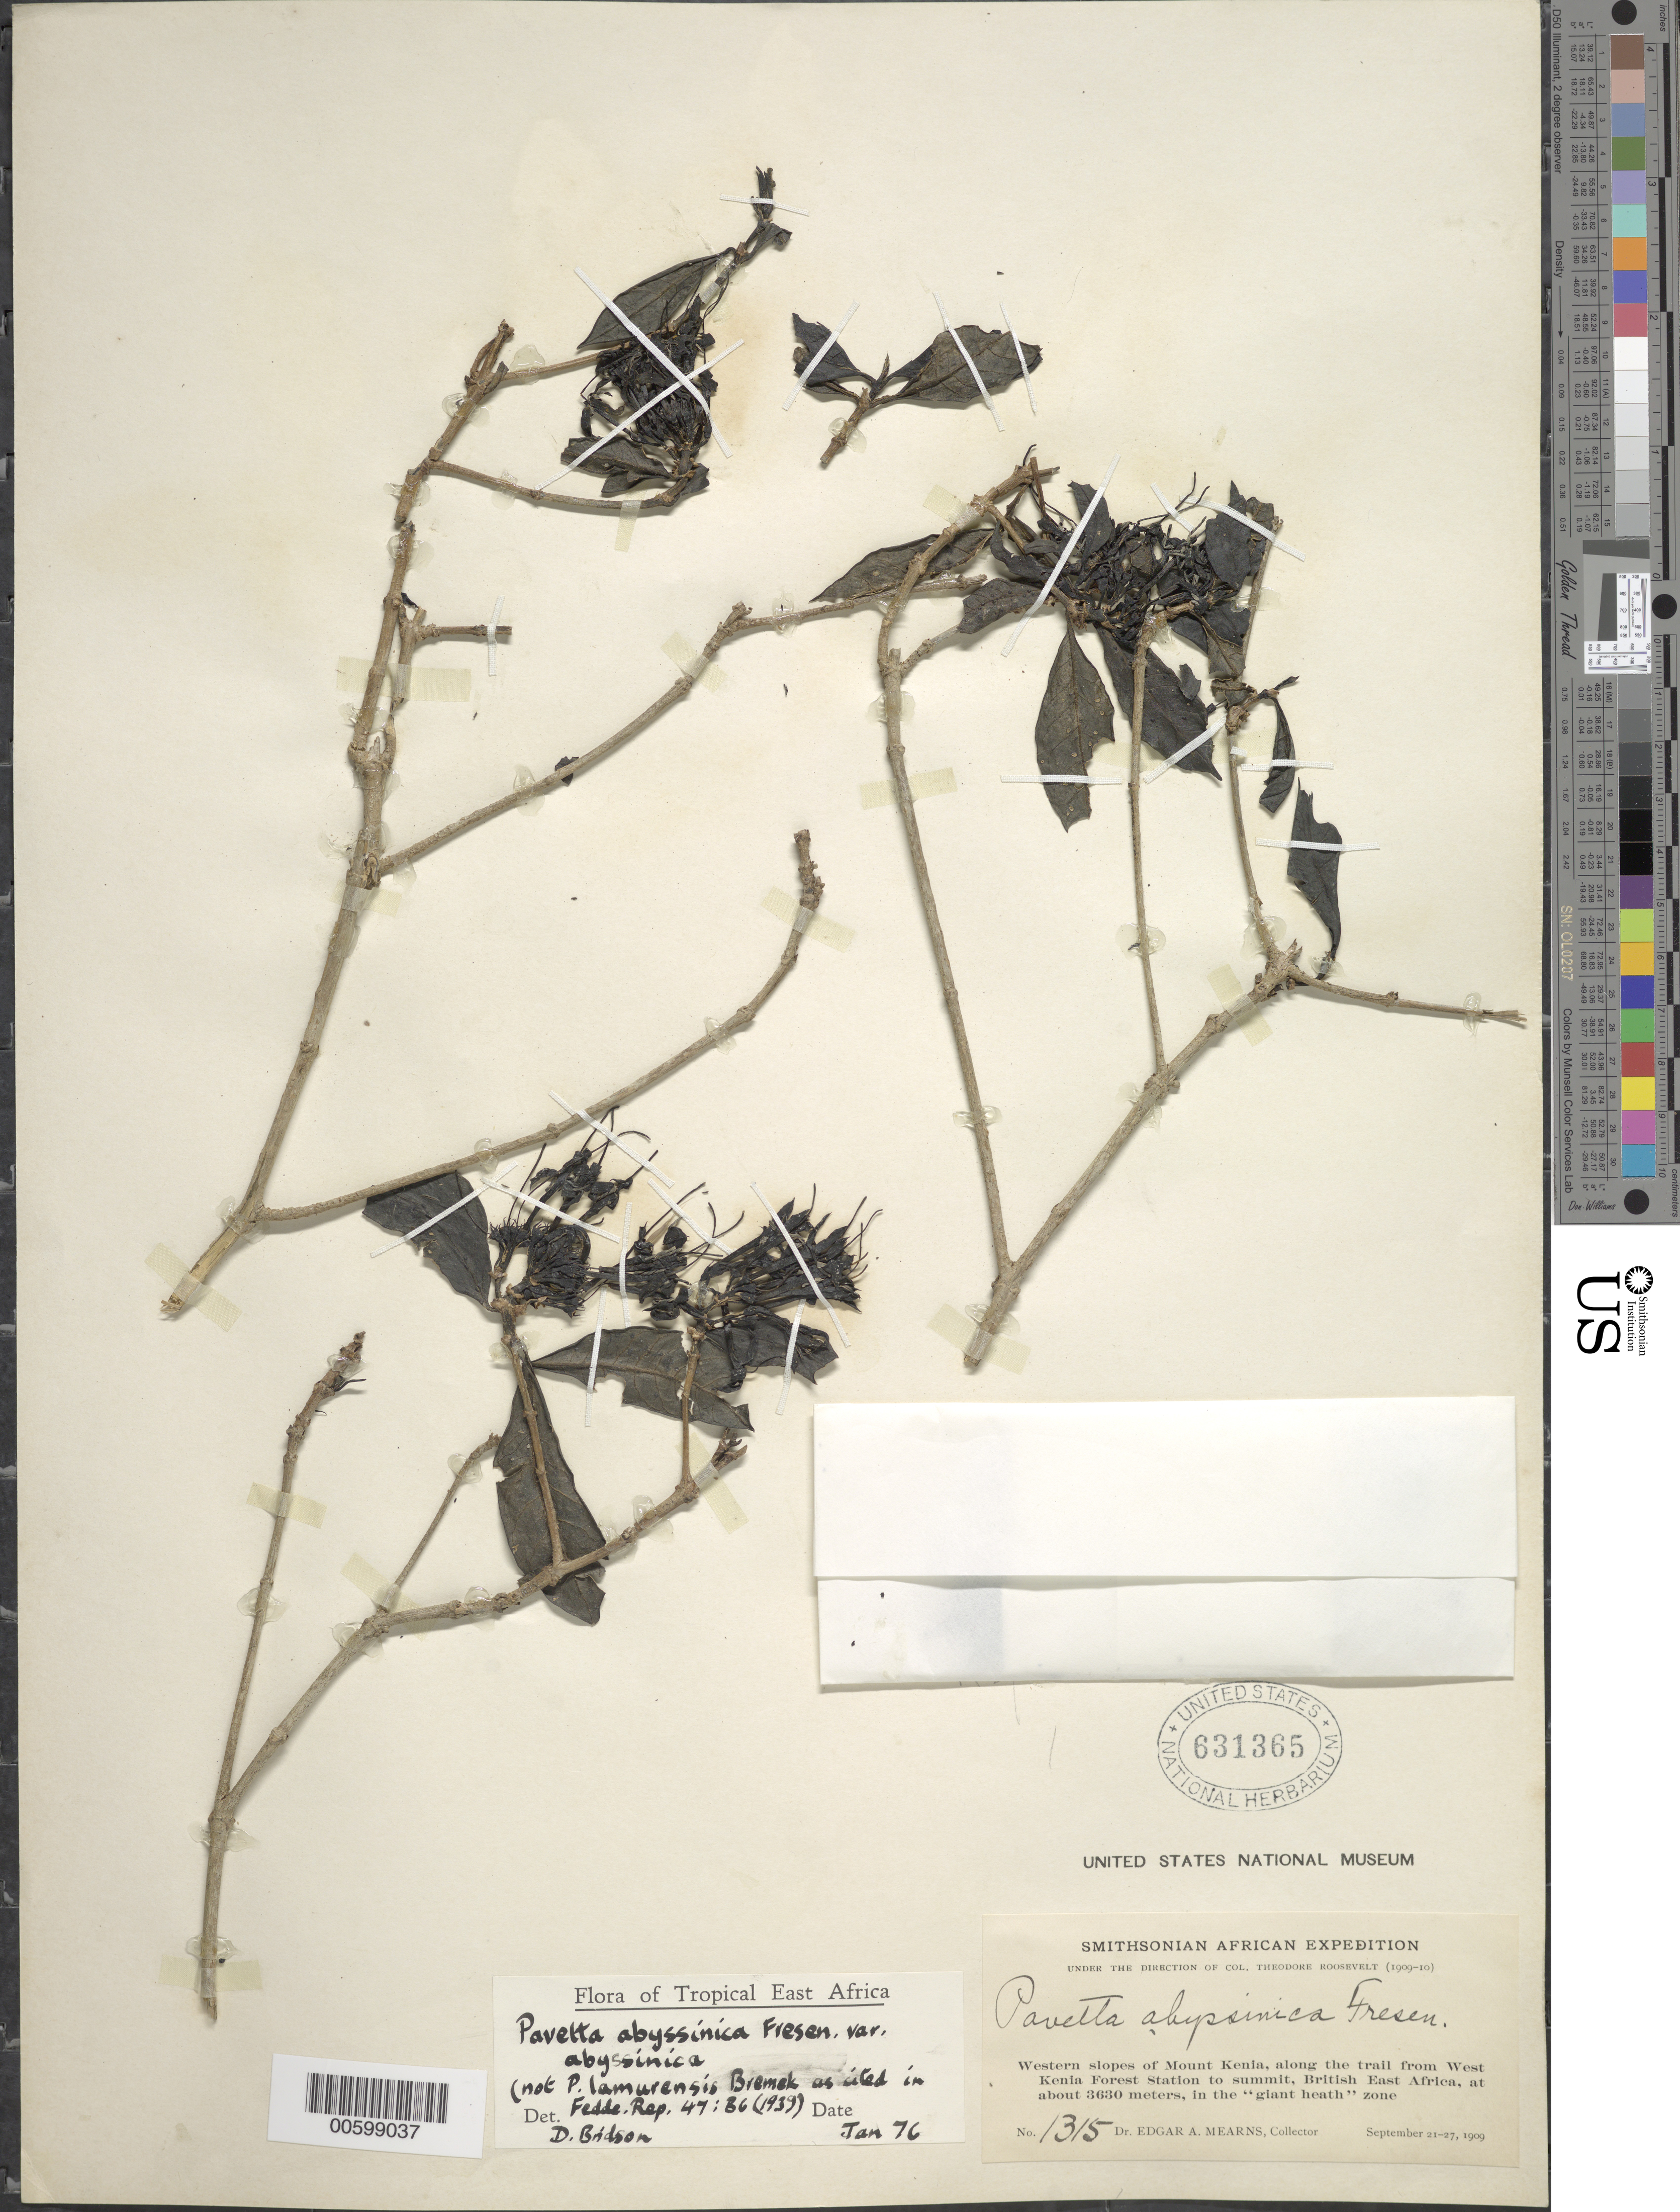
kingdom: Plantae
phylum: Tracheophyta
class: Magnoliopsida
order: Gentianales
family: Rubiaceae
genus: Pavetta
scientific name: Pavetta abyssinica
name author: Fresen.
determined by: Bridson, D.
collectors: E. A. Mearns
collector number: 1315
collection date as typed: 21 Sep 1909 to 27 Sep 1909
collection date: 1909-09-21/1909-09-27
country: Kenya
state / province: Nyeri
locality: Western slopes of Mount Kenya, along the trail from West Kenya Forest Station to summit, the " giant heath" zone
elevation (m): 3630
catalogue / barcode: US 631365